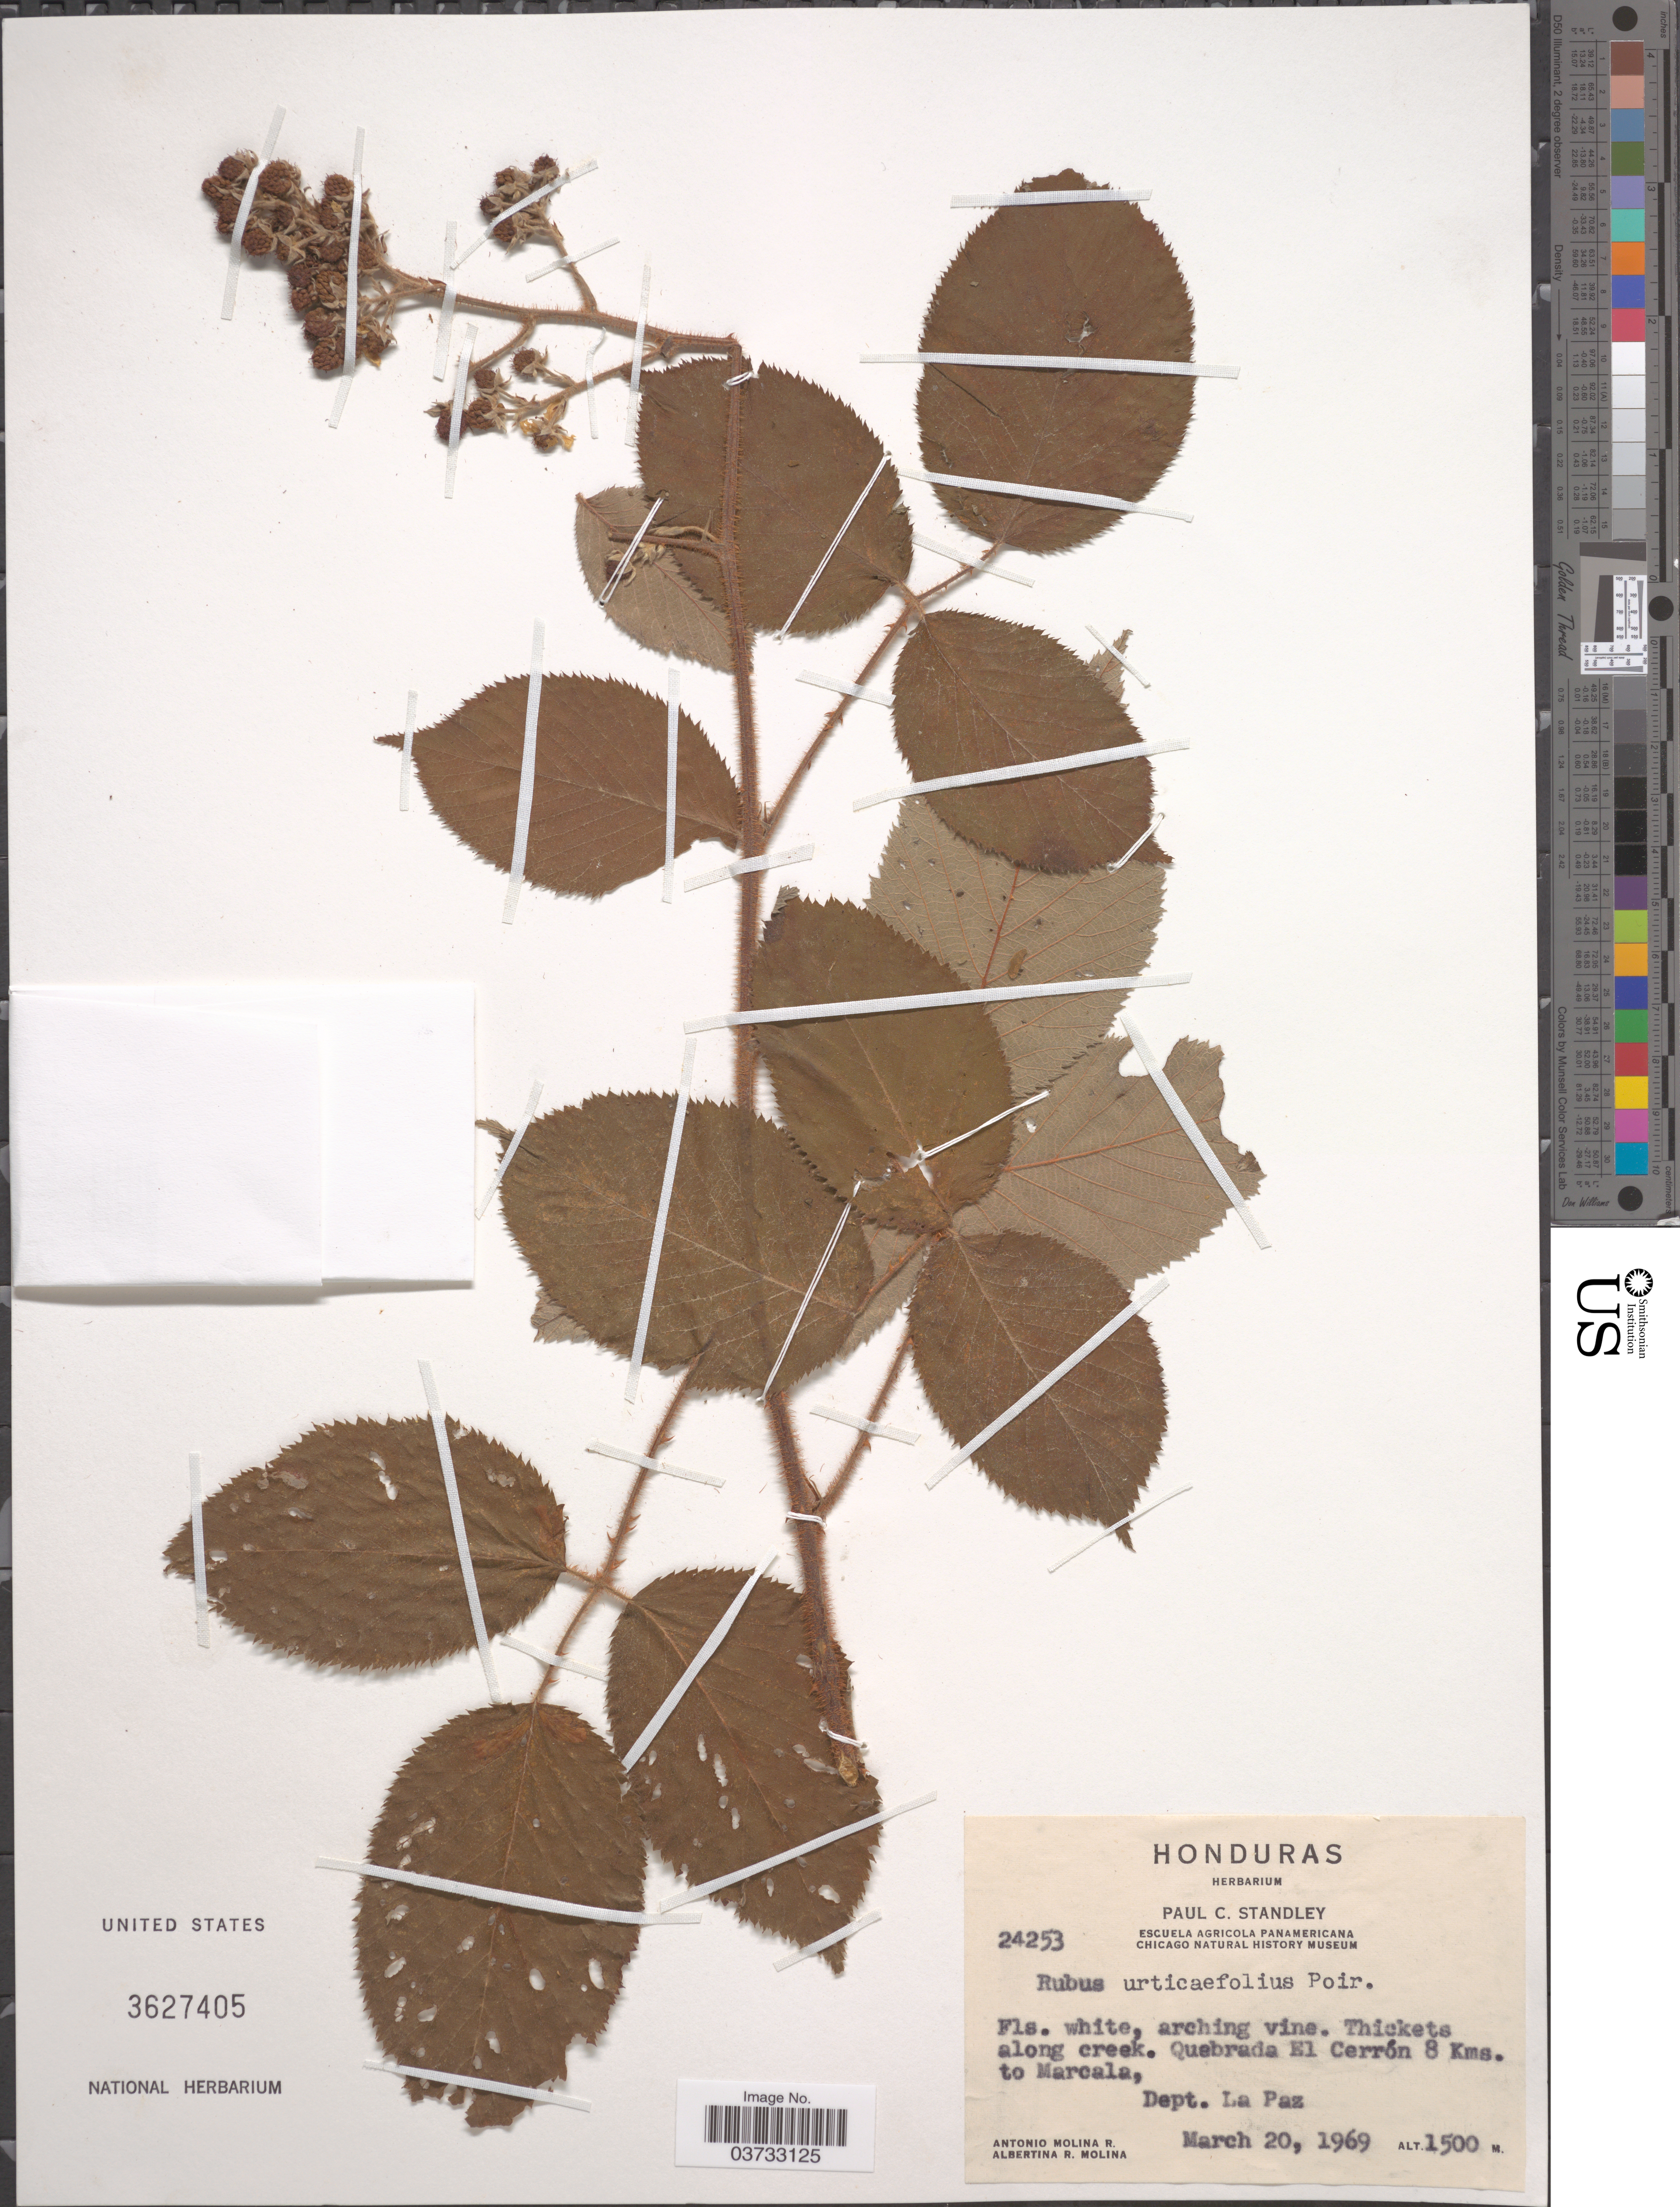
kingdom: Plantae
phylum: Tracheophyta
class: Magnoliopsida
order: Rosales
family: Rosaceae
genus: Rubus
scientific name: Rubus urticifolius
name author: Poir.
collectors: A. Molina R. & A. R. Molina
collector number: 24253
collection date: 1969-03-20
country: Honduras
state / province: La Paz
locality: Quebrada El Cerrón 8 Kms. to Marcala, Dept. La Paz.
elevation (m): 1500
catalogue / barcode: US 3627405